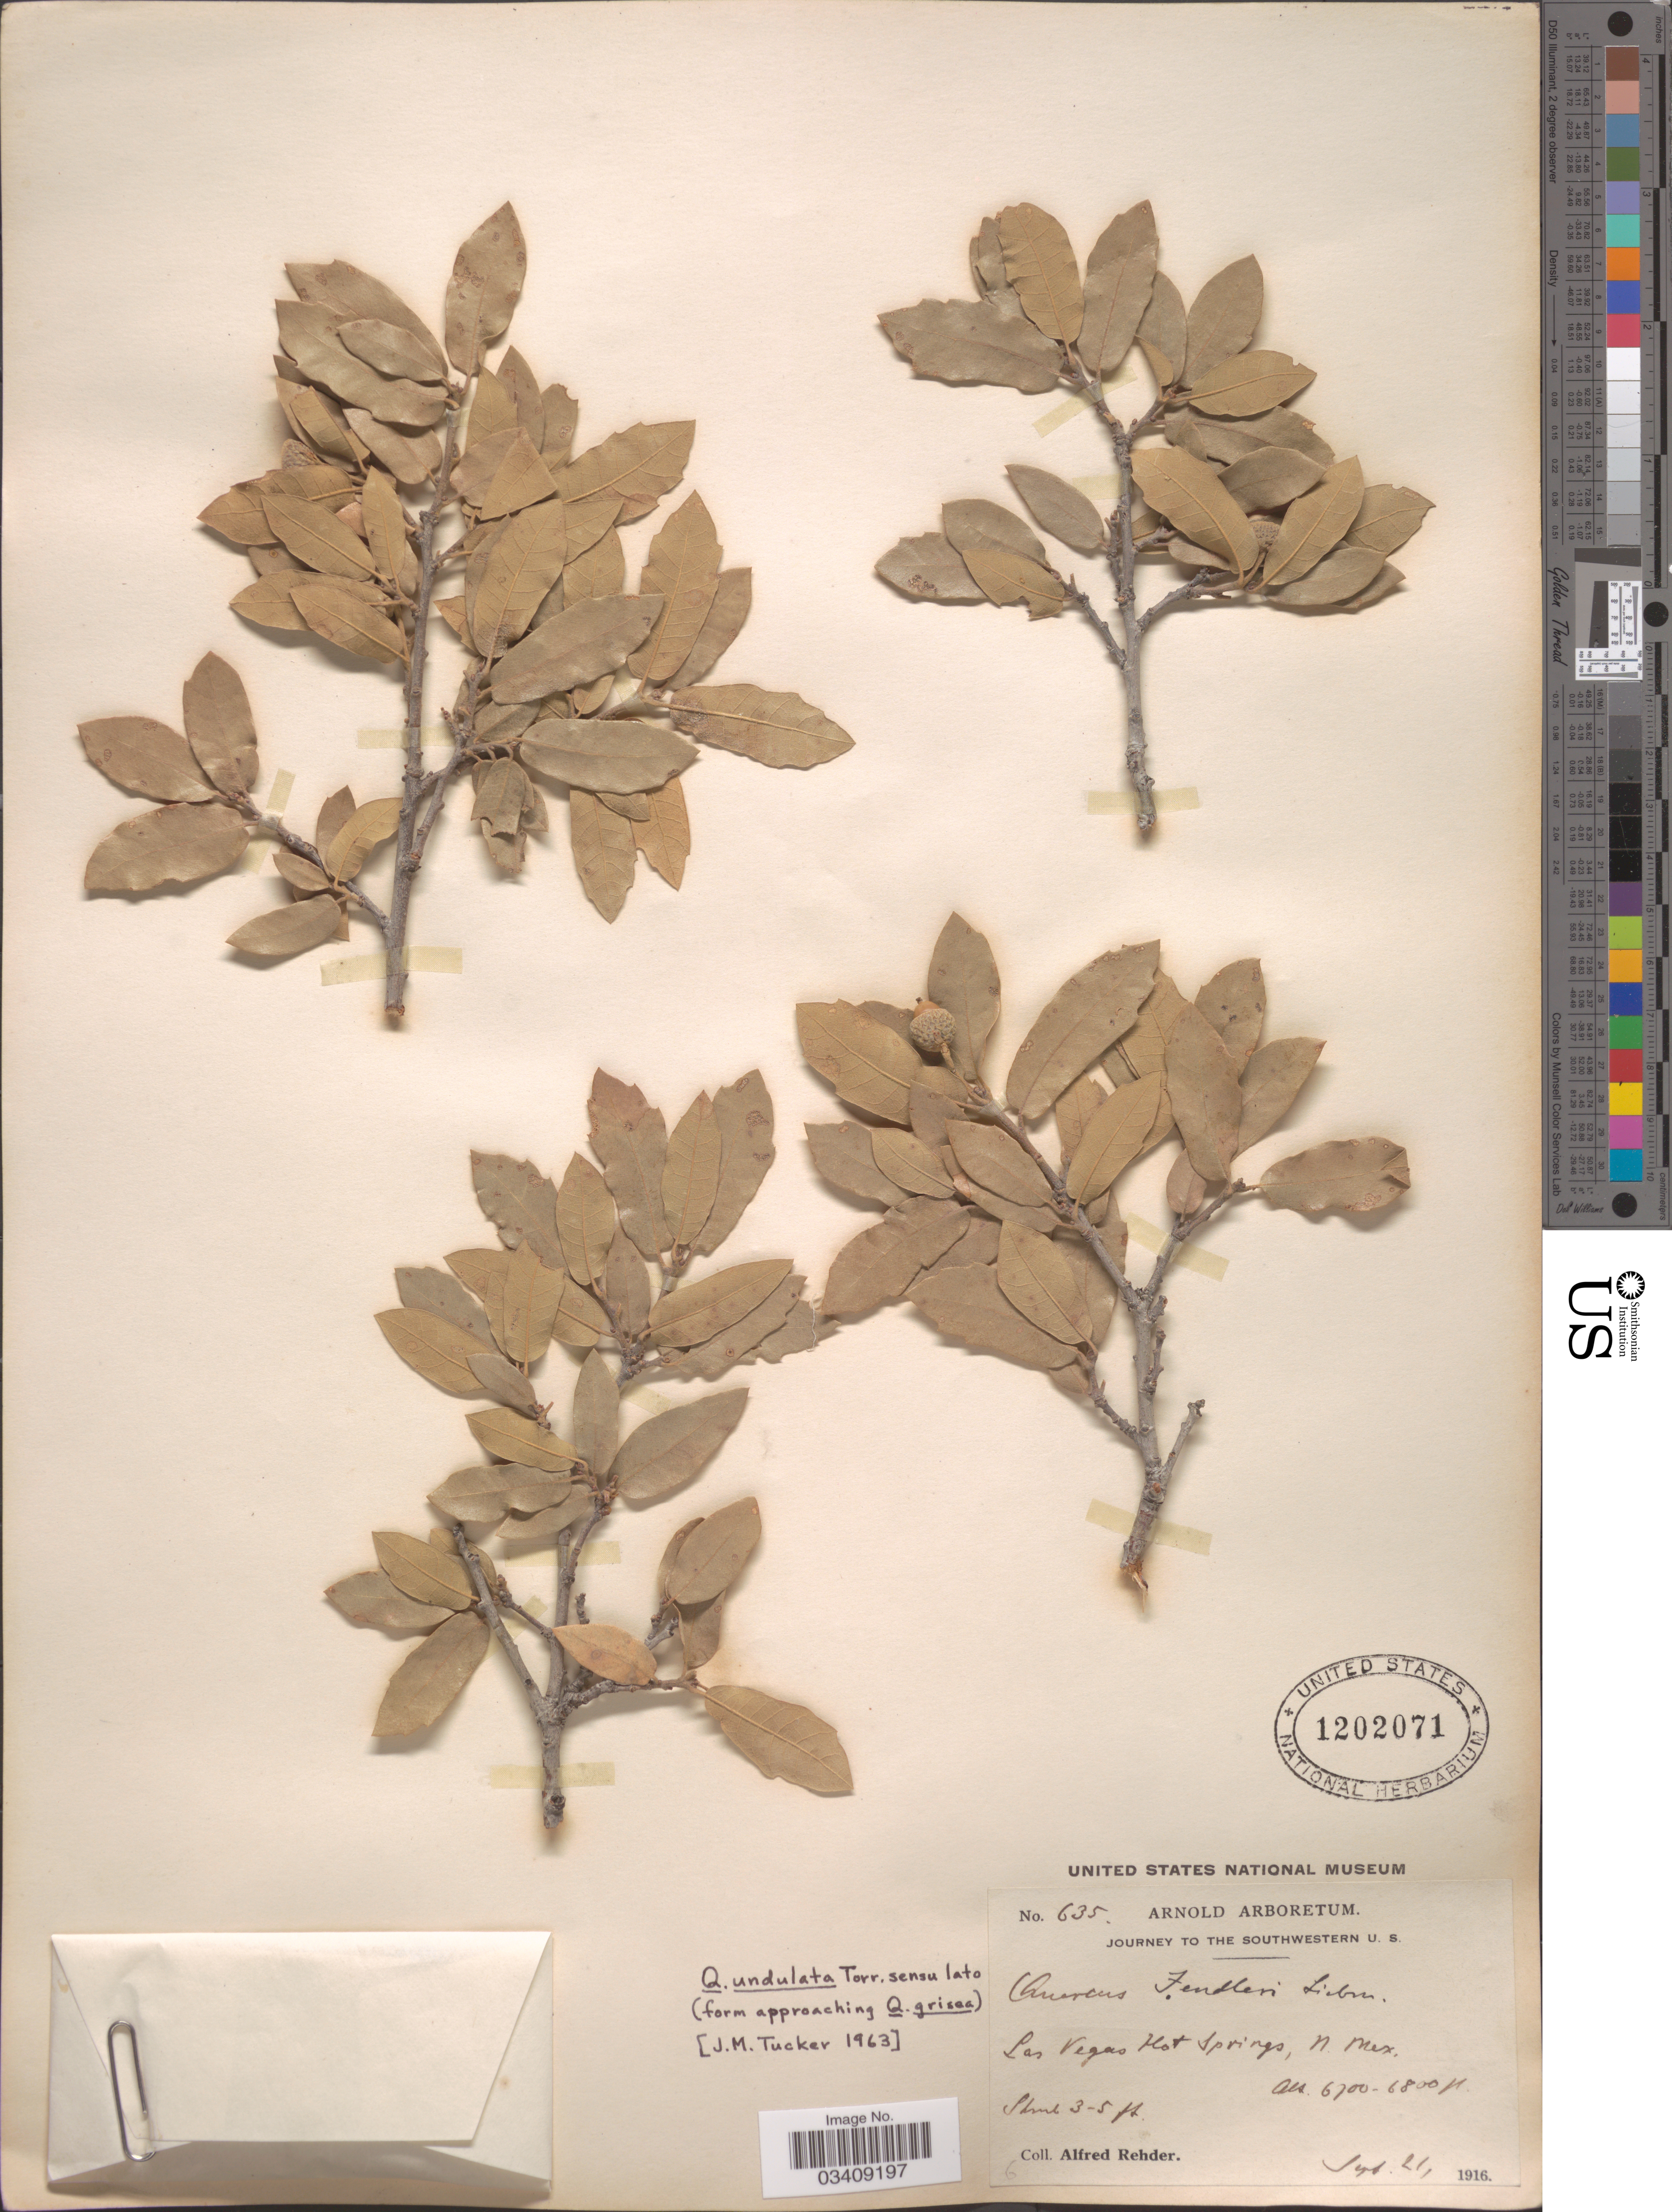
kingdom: Plantae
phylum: Tracheophyta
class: Magnoliopsida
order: Fagales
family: Fagaceae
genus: Quercus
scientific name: Quercus undulata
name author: Torr.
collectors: A. Rehder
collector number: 635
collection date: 1916-09-21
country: United States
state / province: New Mexico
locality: Southwestern U. S. Las Vegas. Hot Springs.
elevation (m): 2042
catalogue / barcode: US 1202071